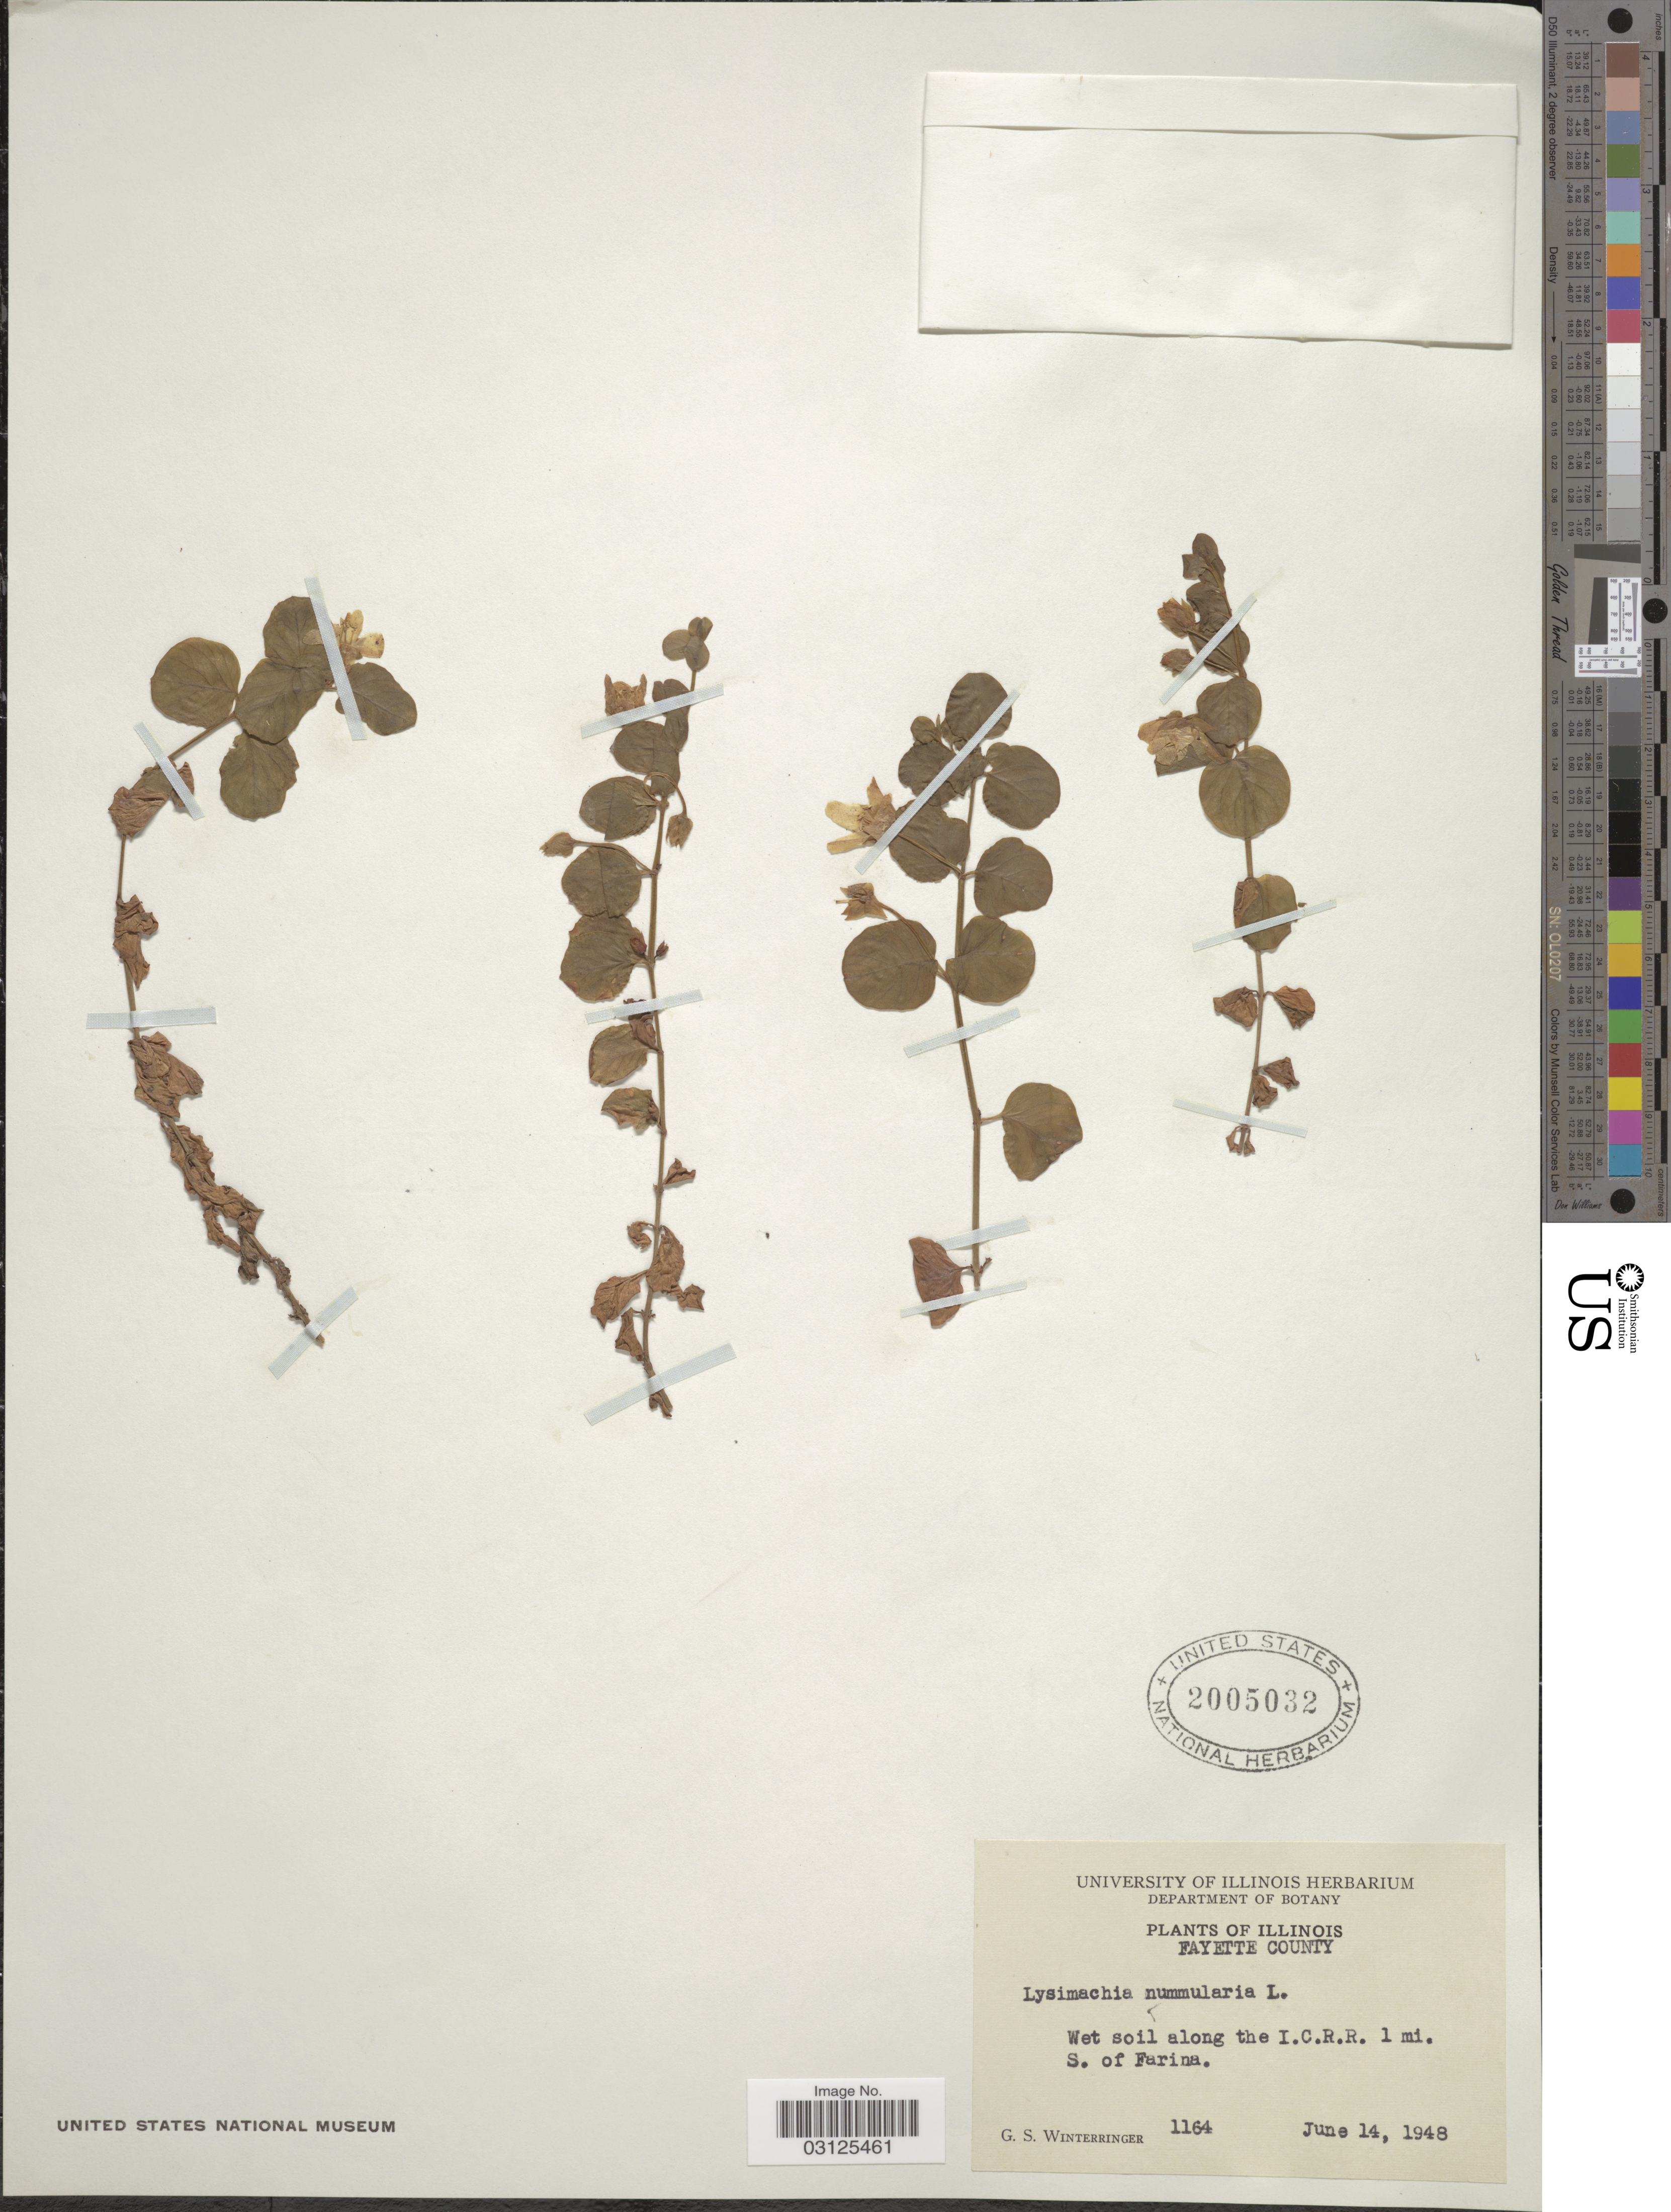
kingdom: Plantae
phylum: Tracheophyta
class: Magnoliopsida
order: Ericales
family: Primulaceae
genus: Lysimachia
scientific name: Lysimachia nummularia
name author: L.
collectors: G. Winterringer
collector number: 1164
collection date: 1948-06-14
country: United States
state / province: Illinois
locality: Fayette County, Wet soil along the I.C.R.R. 1 mi. S. of Farina.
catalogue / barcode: US 2005032